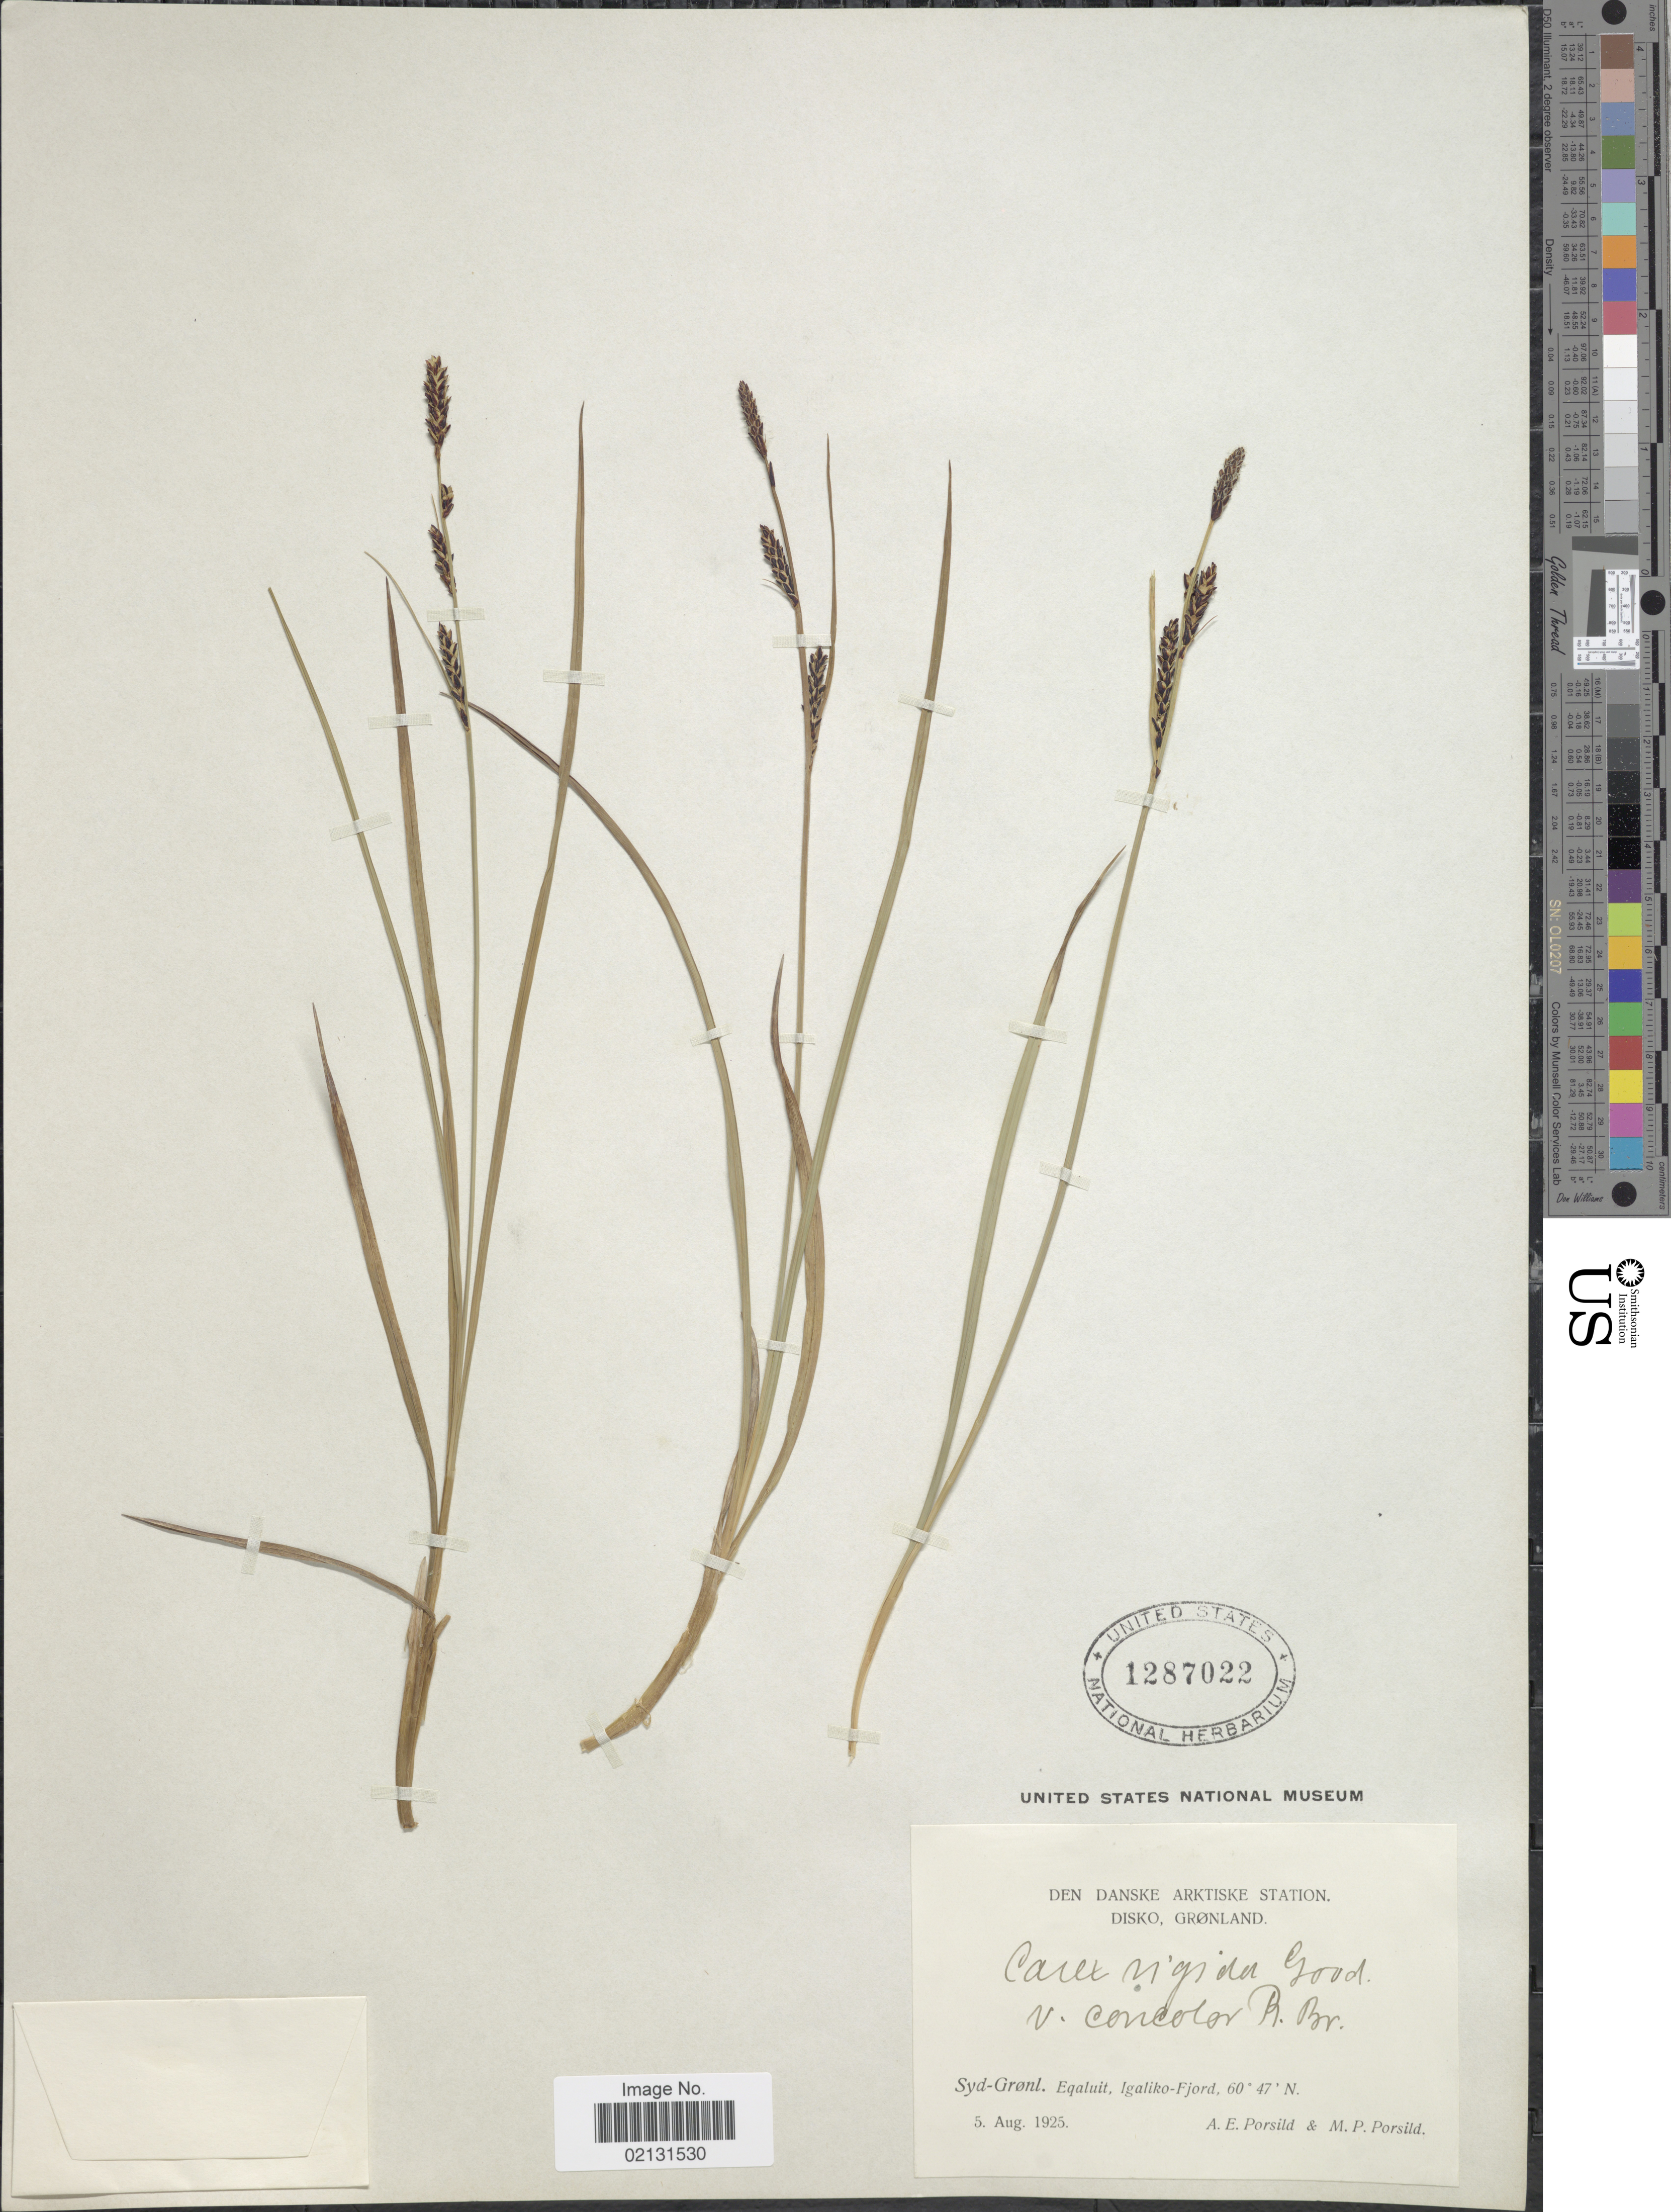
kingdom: Plantae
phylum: Tracheophyta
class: Liliopsida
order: Poales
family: Cyperaceae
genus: Carex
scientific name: Carex bigelowii subsp. bigelowii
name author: Torr. ex Schwein.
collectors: A. E. Porsild & M. P. Porsild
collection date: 1925-08-05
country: Greenland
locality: Den Danske Arktiske Station, Disko. Grønland, Syd-Grønl. Eqaluit, Igaliko-Fjord.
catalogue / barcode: US 1287022